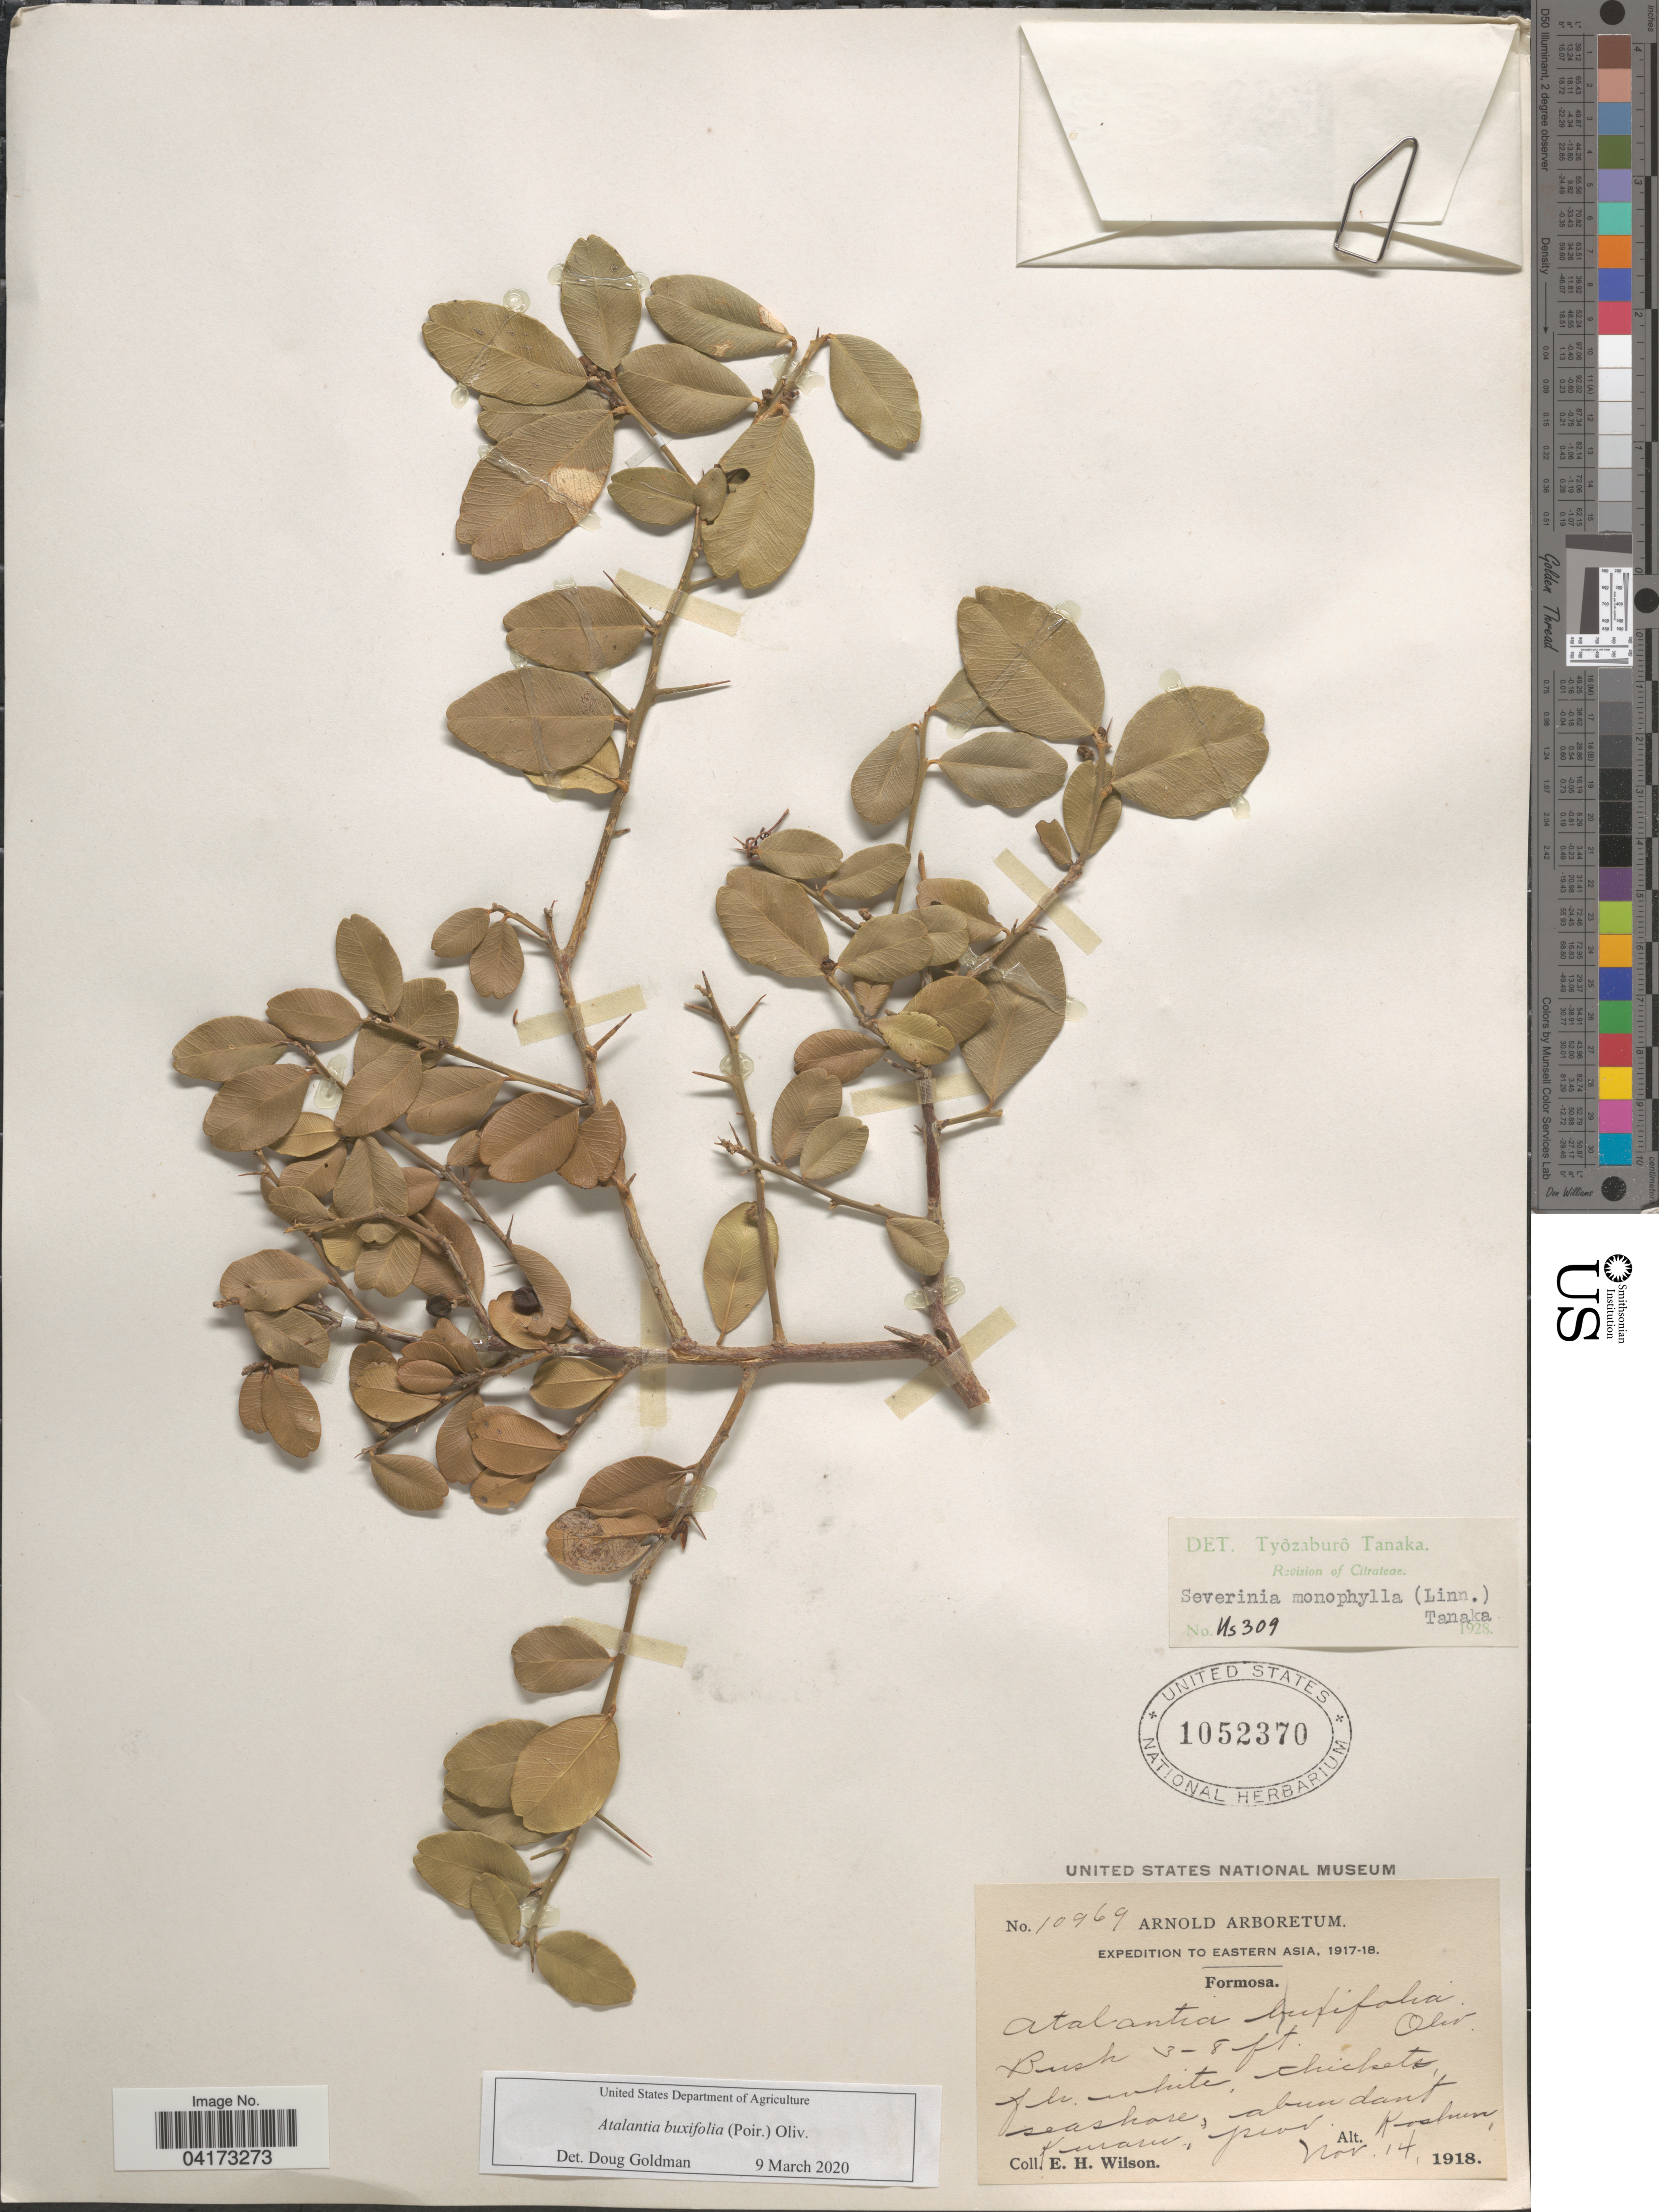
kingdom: Plantae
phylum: Tracheophyta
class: Magnoliopsida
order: Sapindales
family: Rutaceae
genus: Atalantia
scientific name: Atalantia buxifolia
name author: (Poir.) Oliv.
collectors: E. Wilson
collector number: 10969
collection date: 1918-11-14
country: Taiwan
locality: Expedition to Eastern Asia, 1917-18. Formosa. Seashore, abundant Kurasu, prov. Koshun. [interpreted]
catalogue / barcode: US 1052370